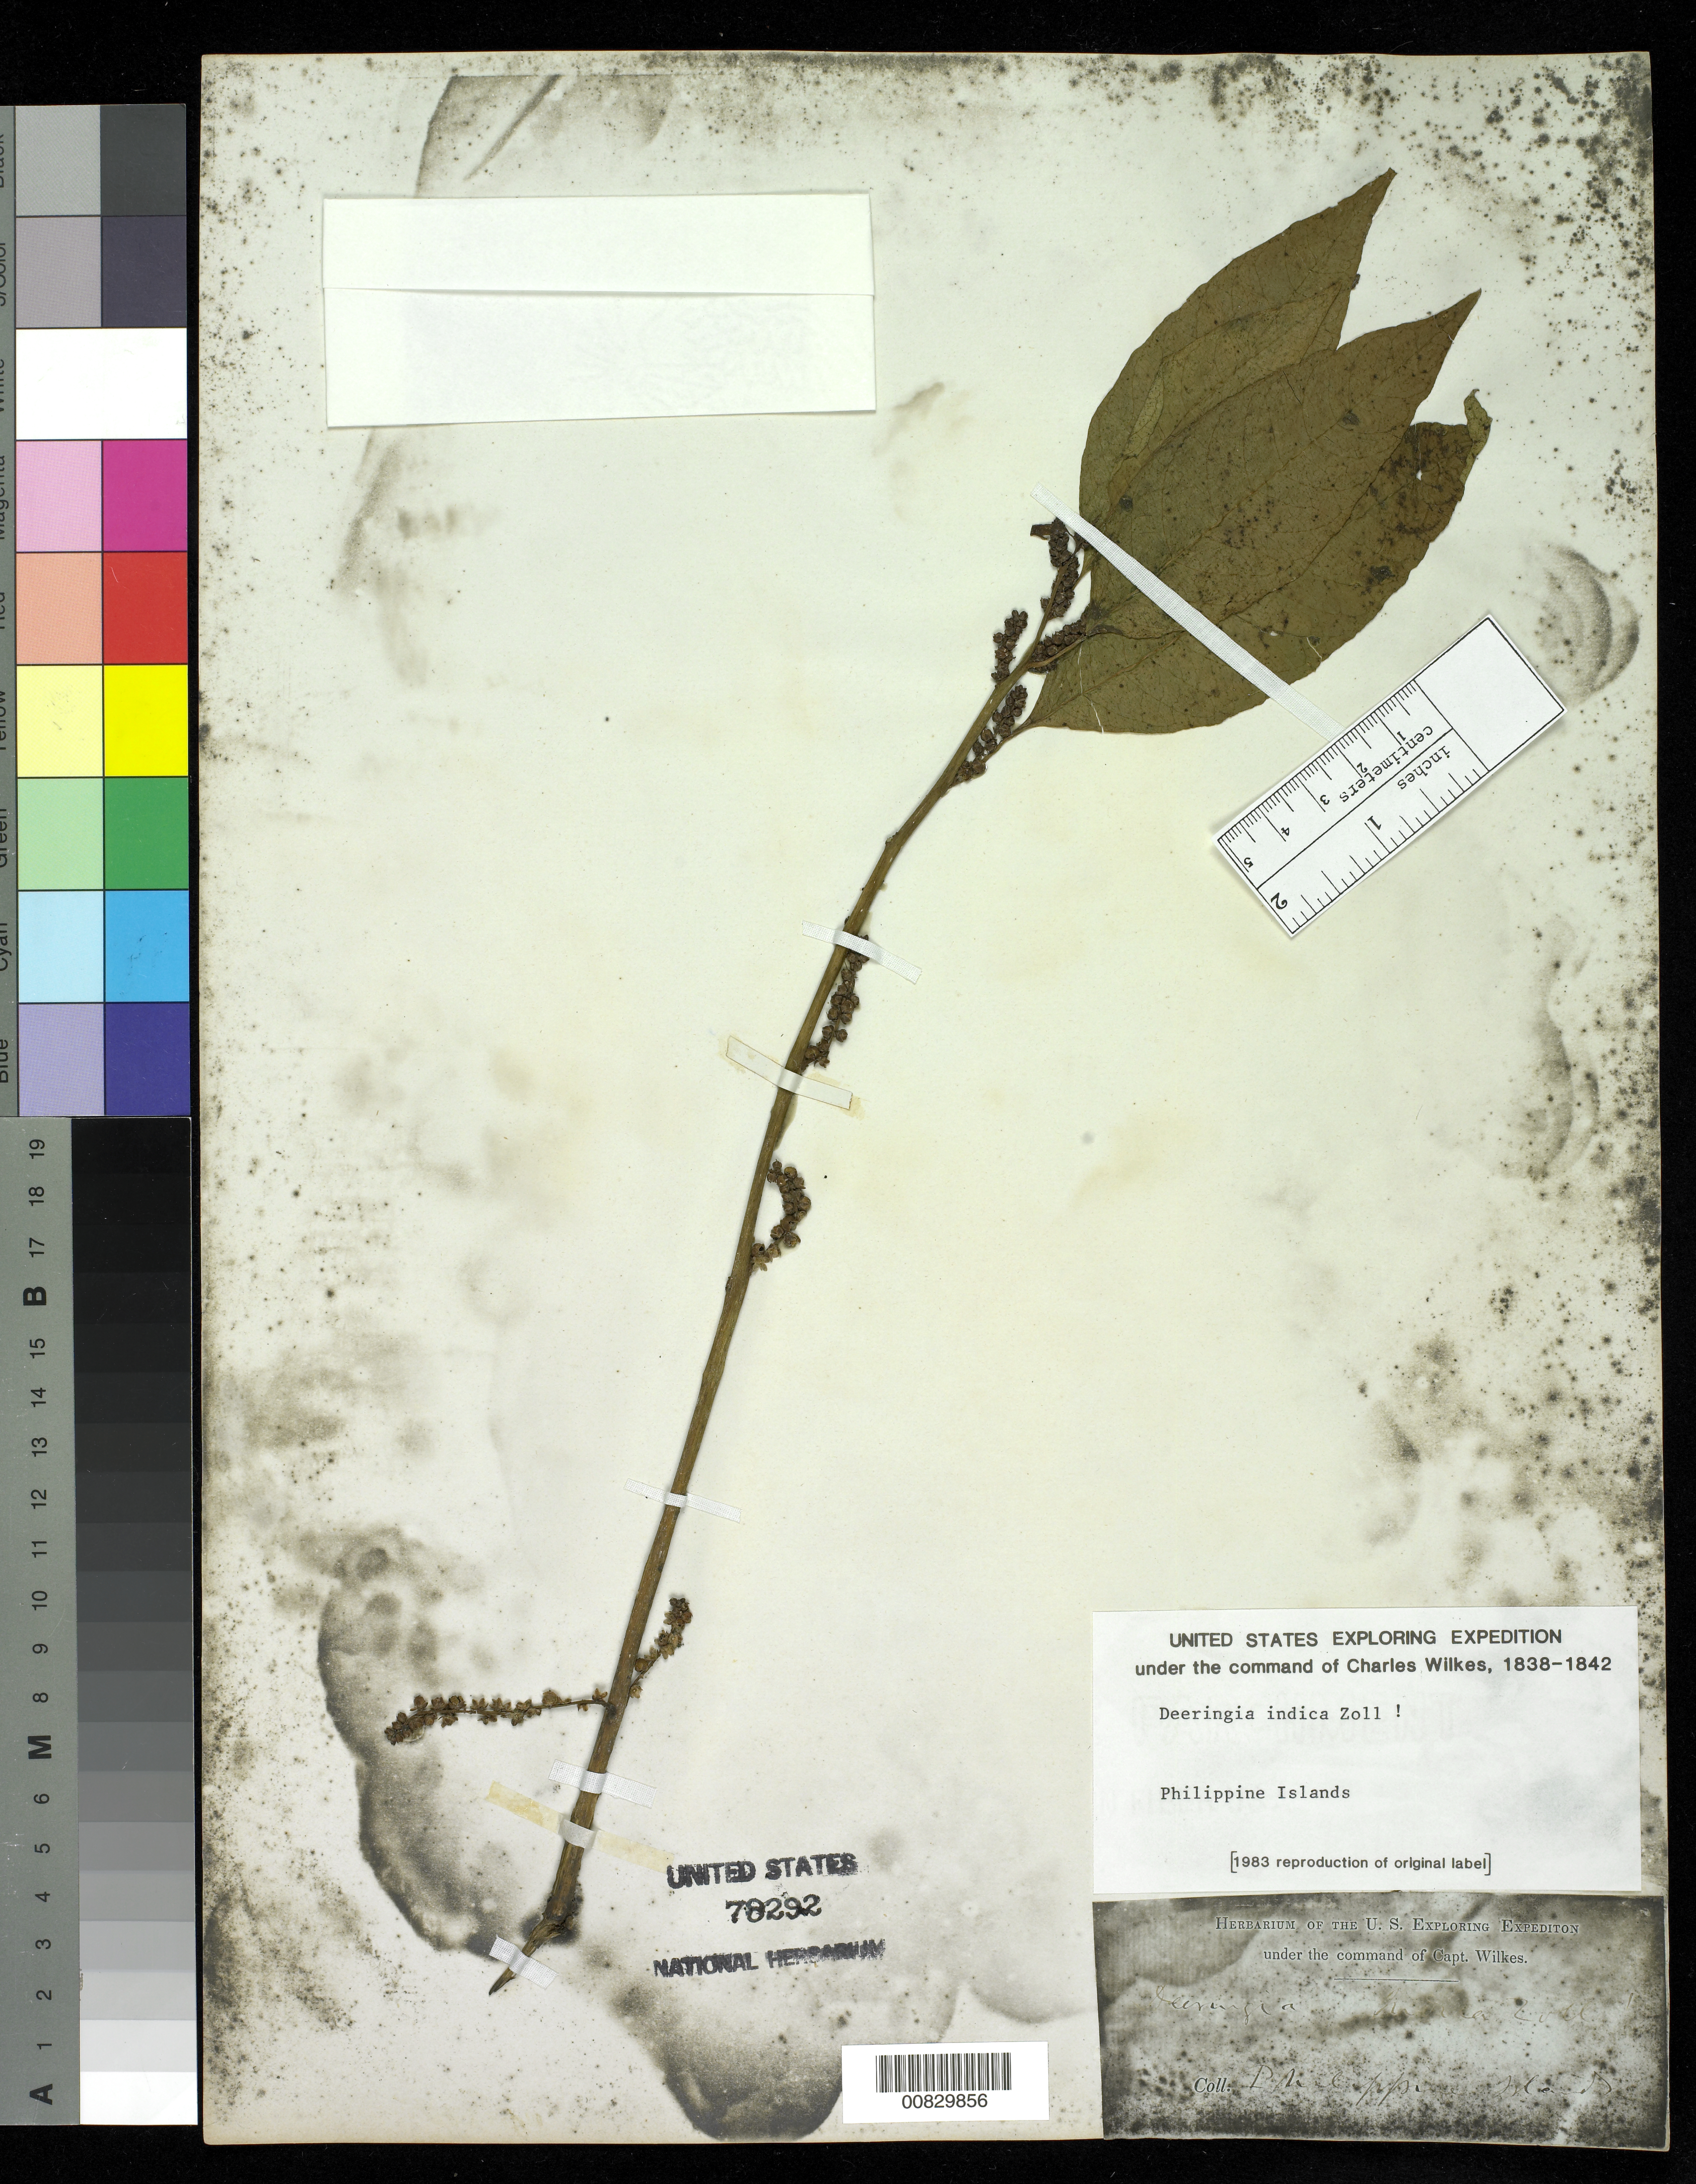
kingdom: Plantae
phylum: Tracheophyta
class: Magnoliopsida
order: Caryophyllales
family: Amaranthaceae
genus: Deeringia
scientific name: Deeringia polysperma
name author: (Roxb.) Moq.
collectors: Wilkes Explor. Exped.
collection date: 1838/1842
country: Philippines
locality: Phillipine Islands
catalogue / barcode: US 78292